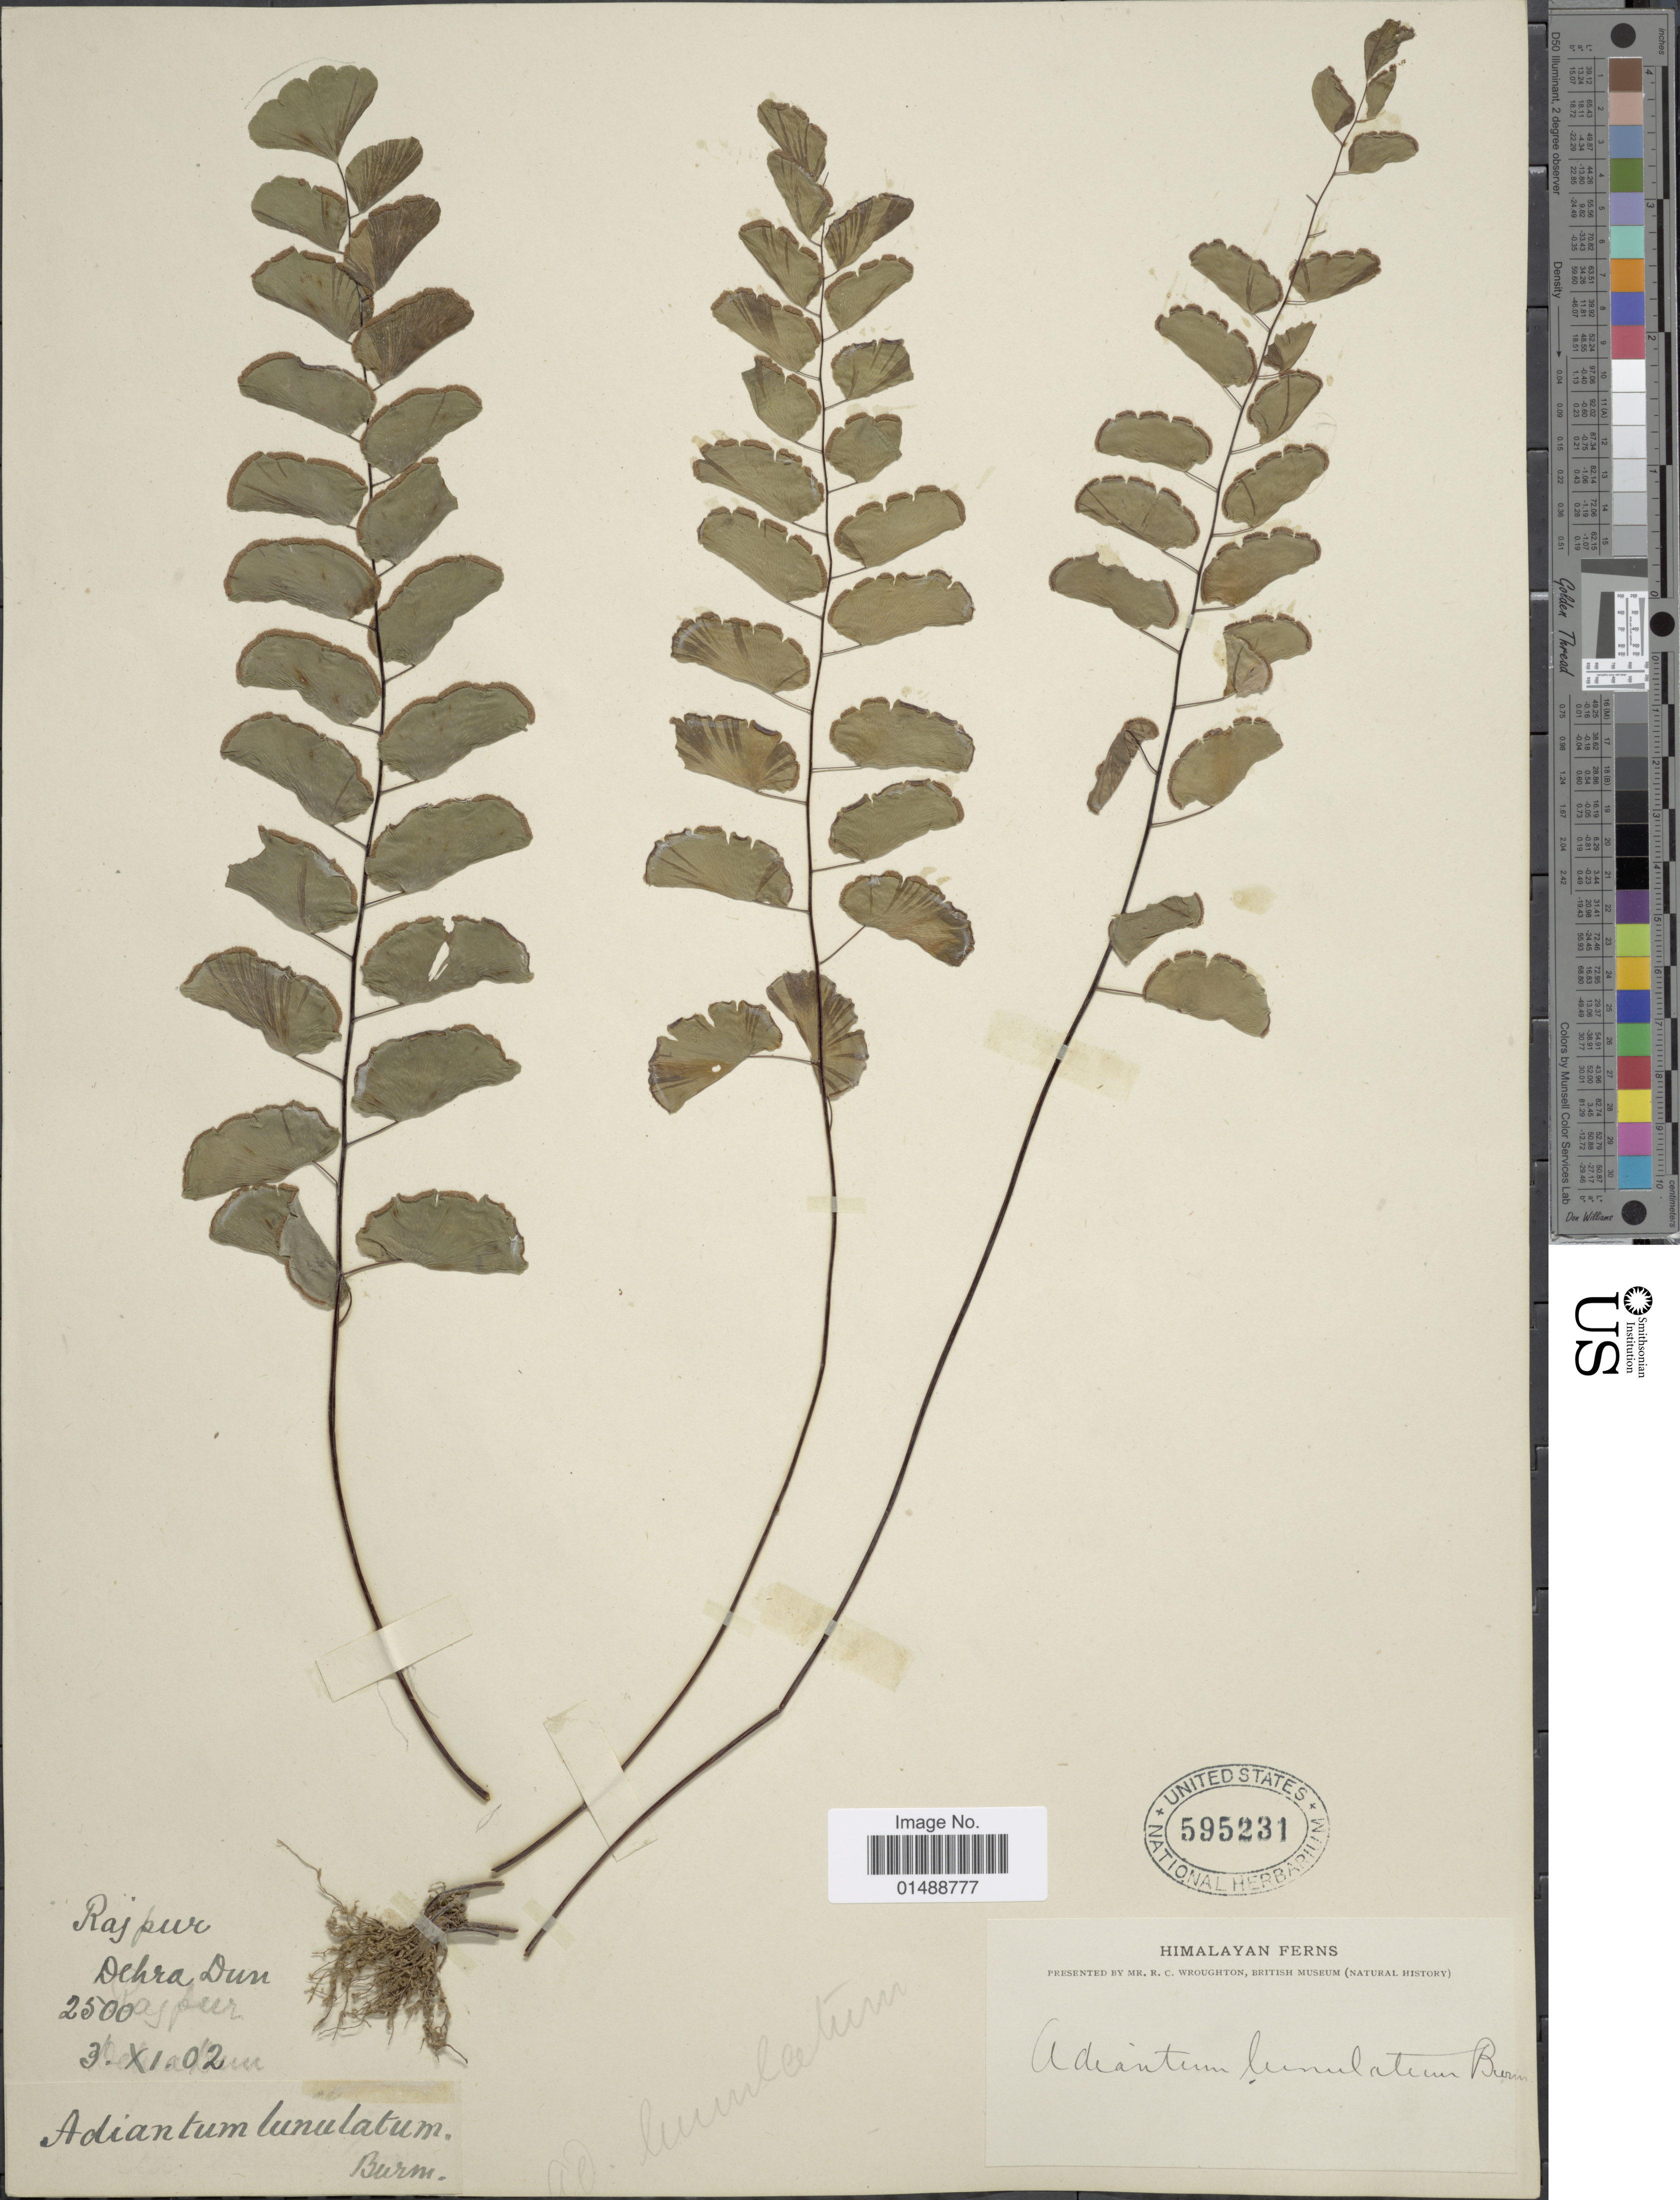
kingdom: Plantae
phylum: Tracheophyta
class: Polypodiopsida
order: Polypodiales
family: Pteridaceae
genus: Adiantum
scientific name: Adiantum philippense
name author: L.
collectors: R. Wroughton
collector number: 2500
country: India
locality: Rajpur, Dehra Dun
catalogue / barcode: US 595231